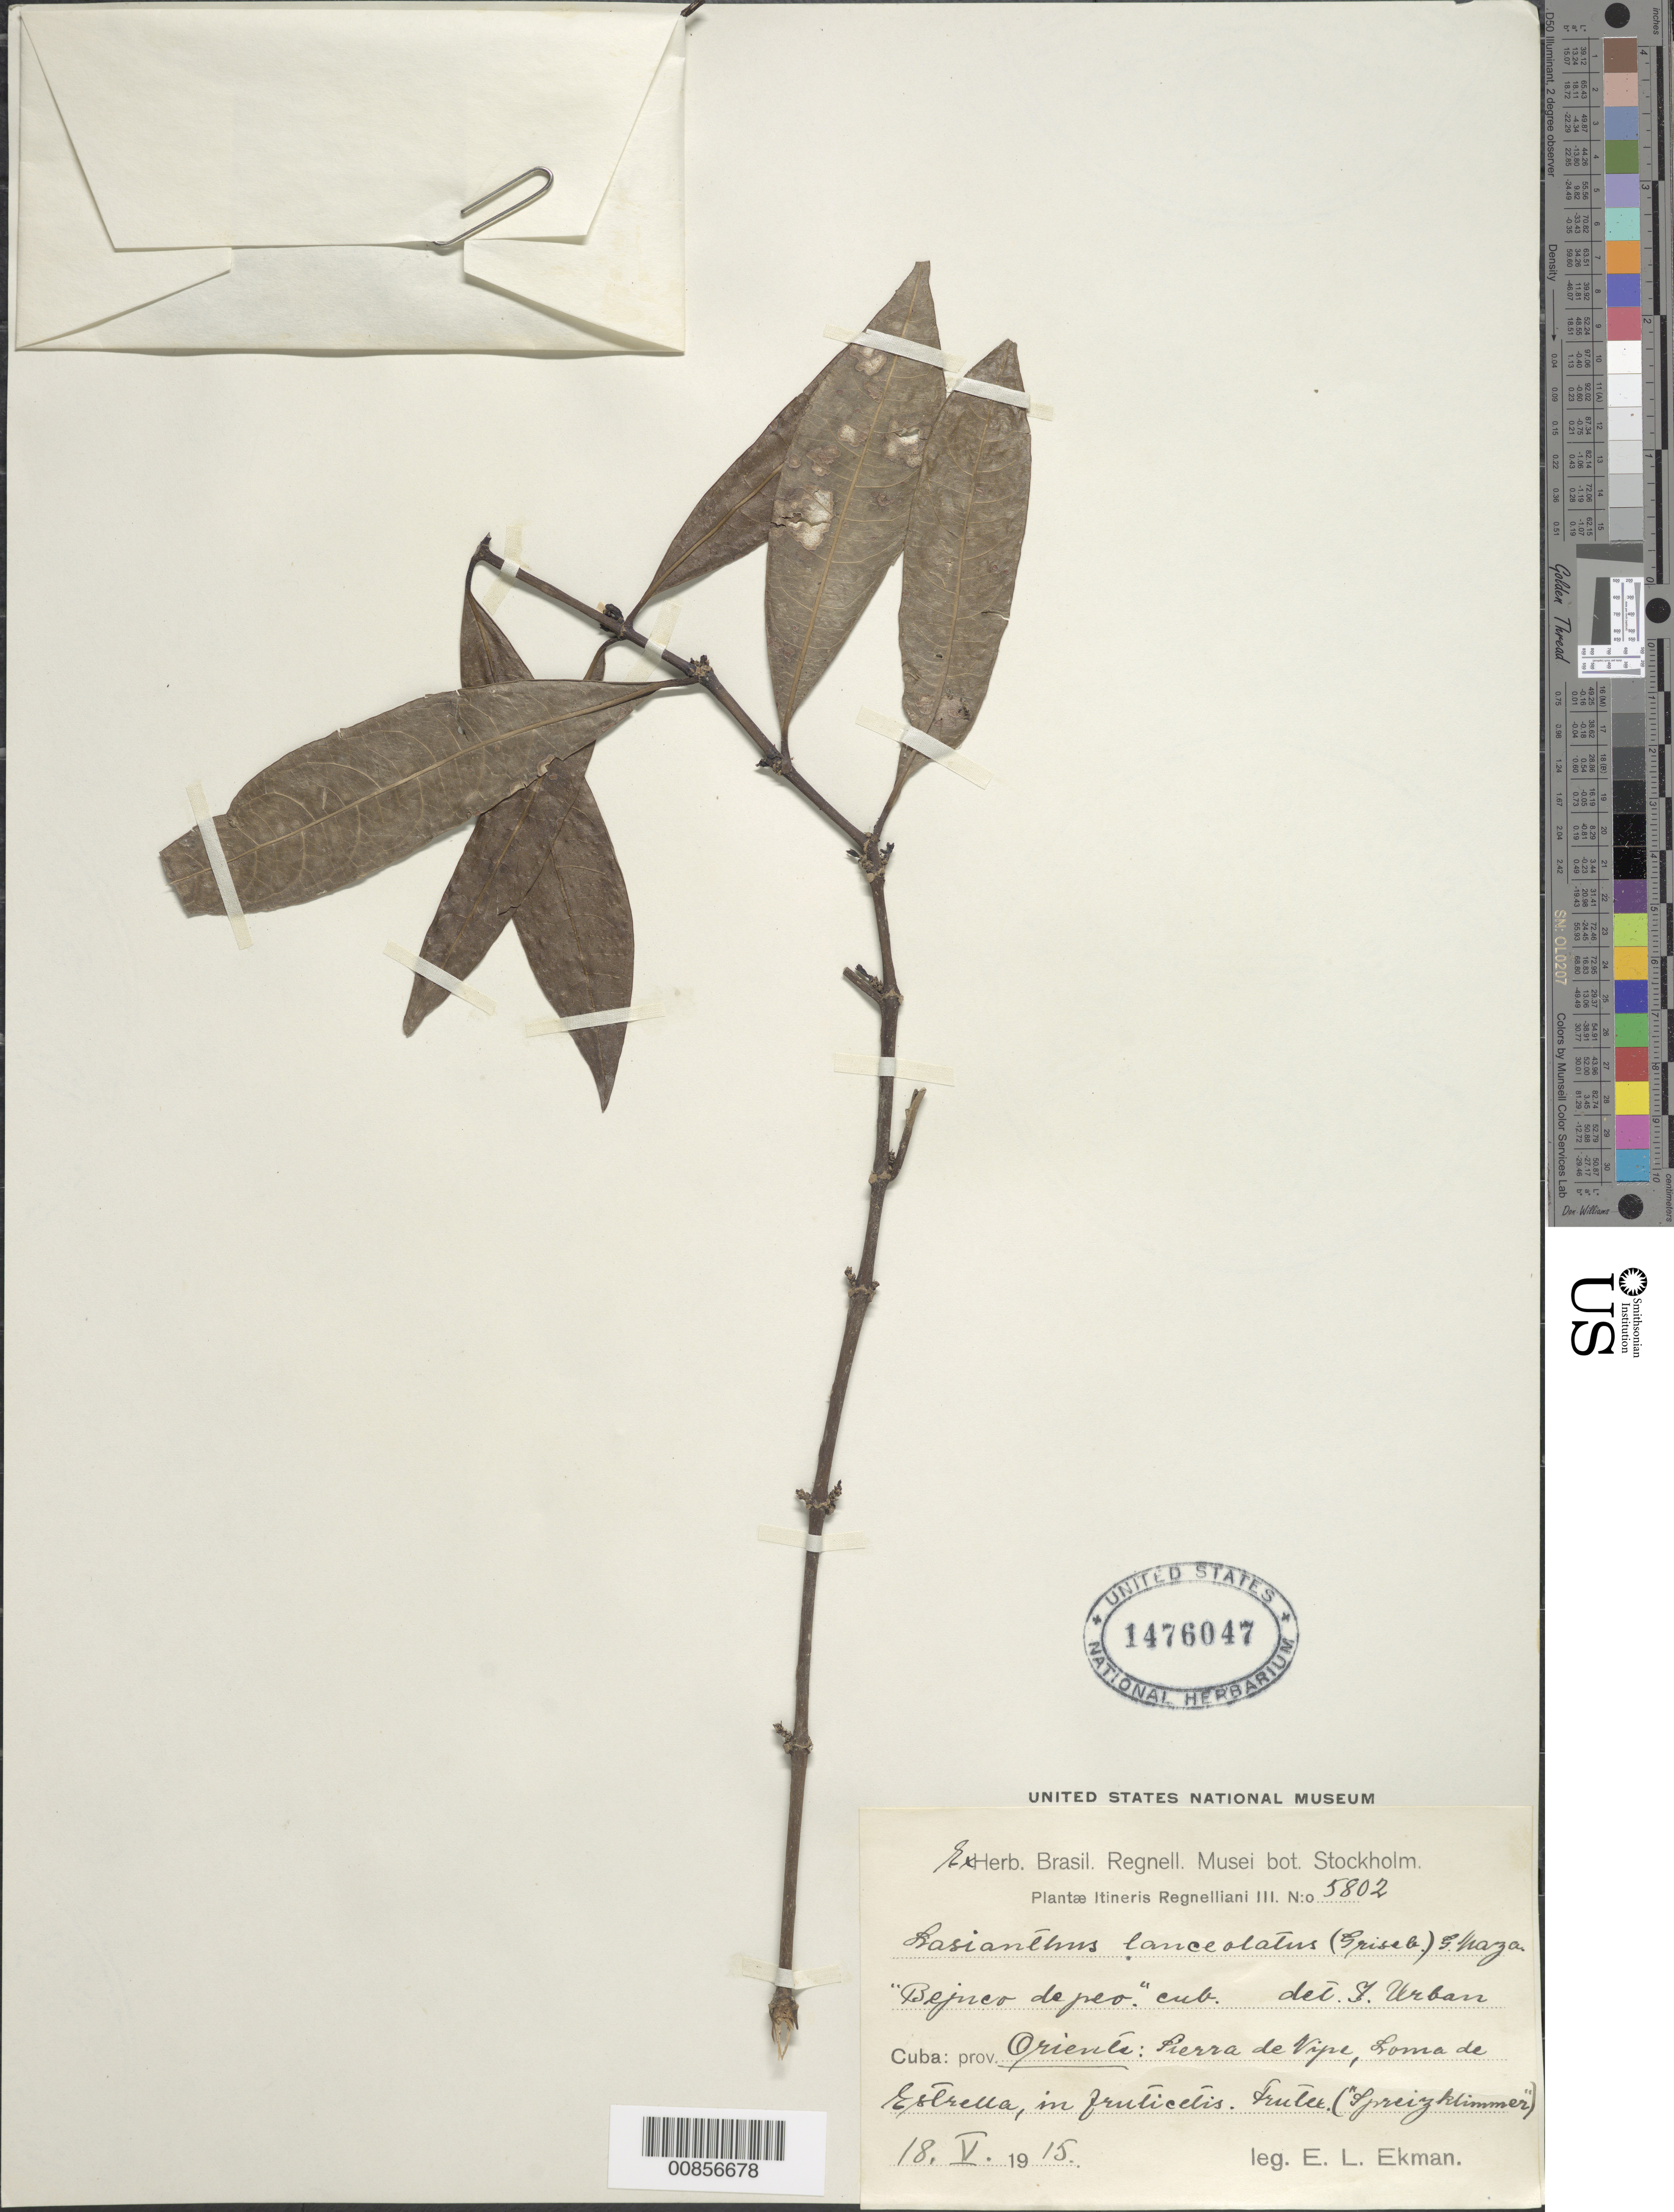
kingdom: Plantae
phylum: Tracheophyta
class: Magnoliopsida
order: Gentianales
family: Rubiaceae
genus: Lasianthus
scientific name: Lasianthus lanceolatus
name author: (Griseb.) Urb.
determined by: Urban, Ignatz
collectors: E. L. Ekman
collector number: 5802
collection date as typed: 18 May 1915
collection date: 1915-05-18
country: Cuba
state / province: Oriente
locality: Sierra de Nipe, Loma de Estrella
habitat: Montane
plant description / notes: Common name: Bejuco de peo (Cub.); Common name language: Cub.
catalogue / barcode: US 1476047